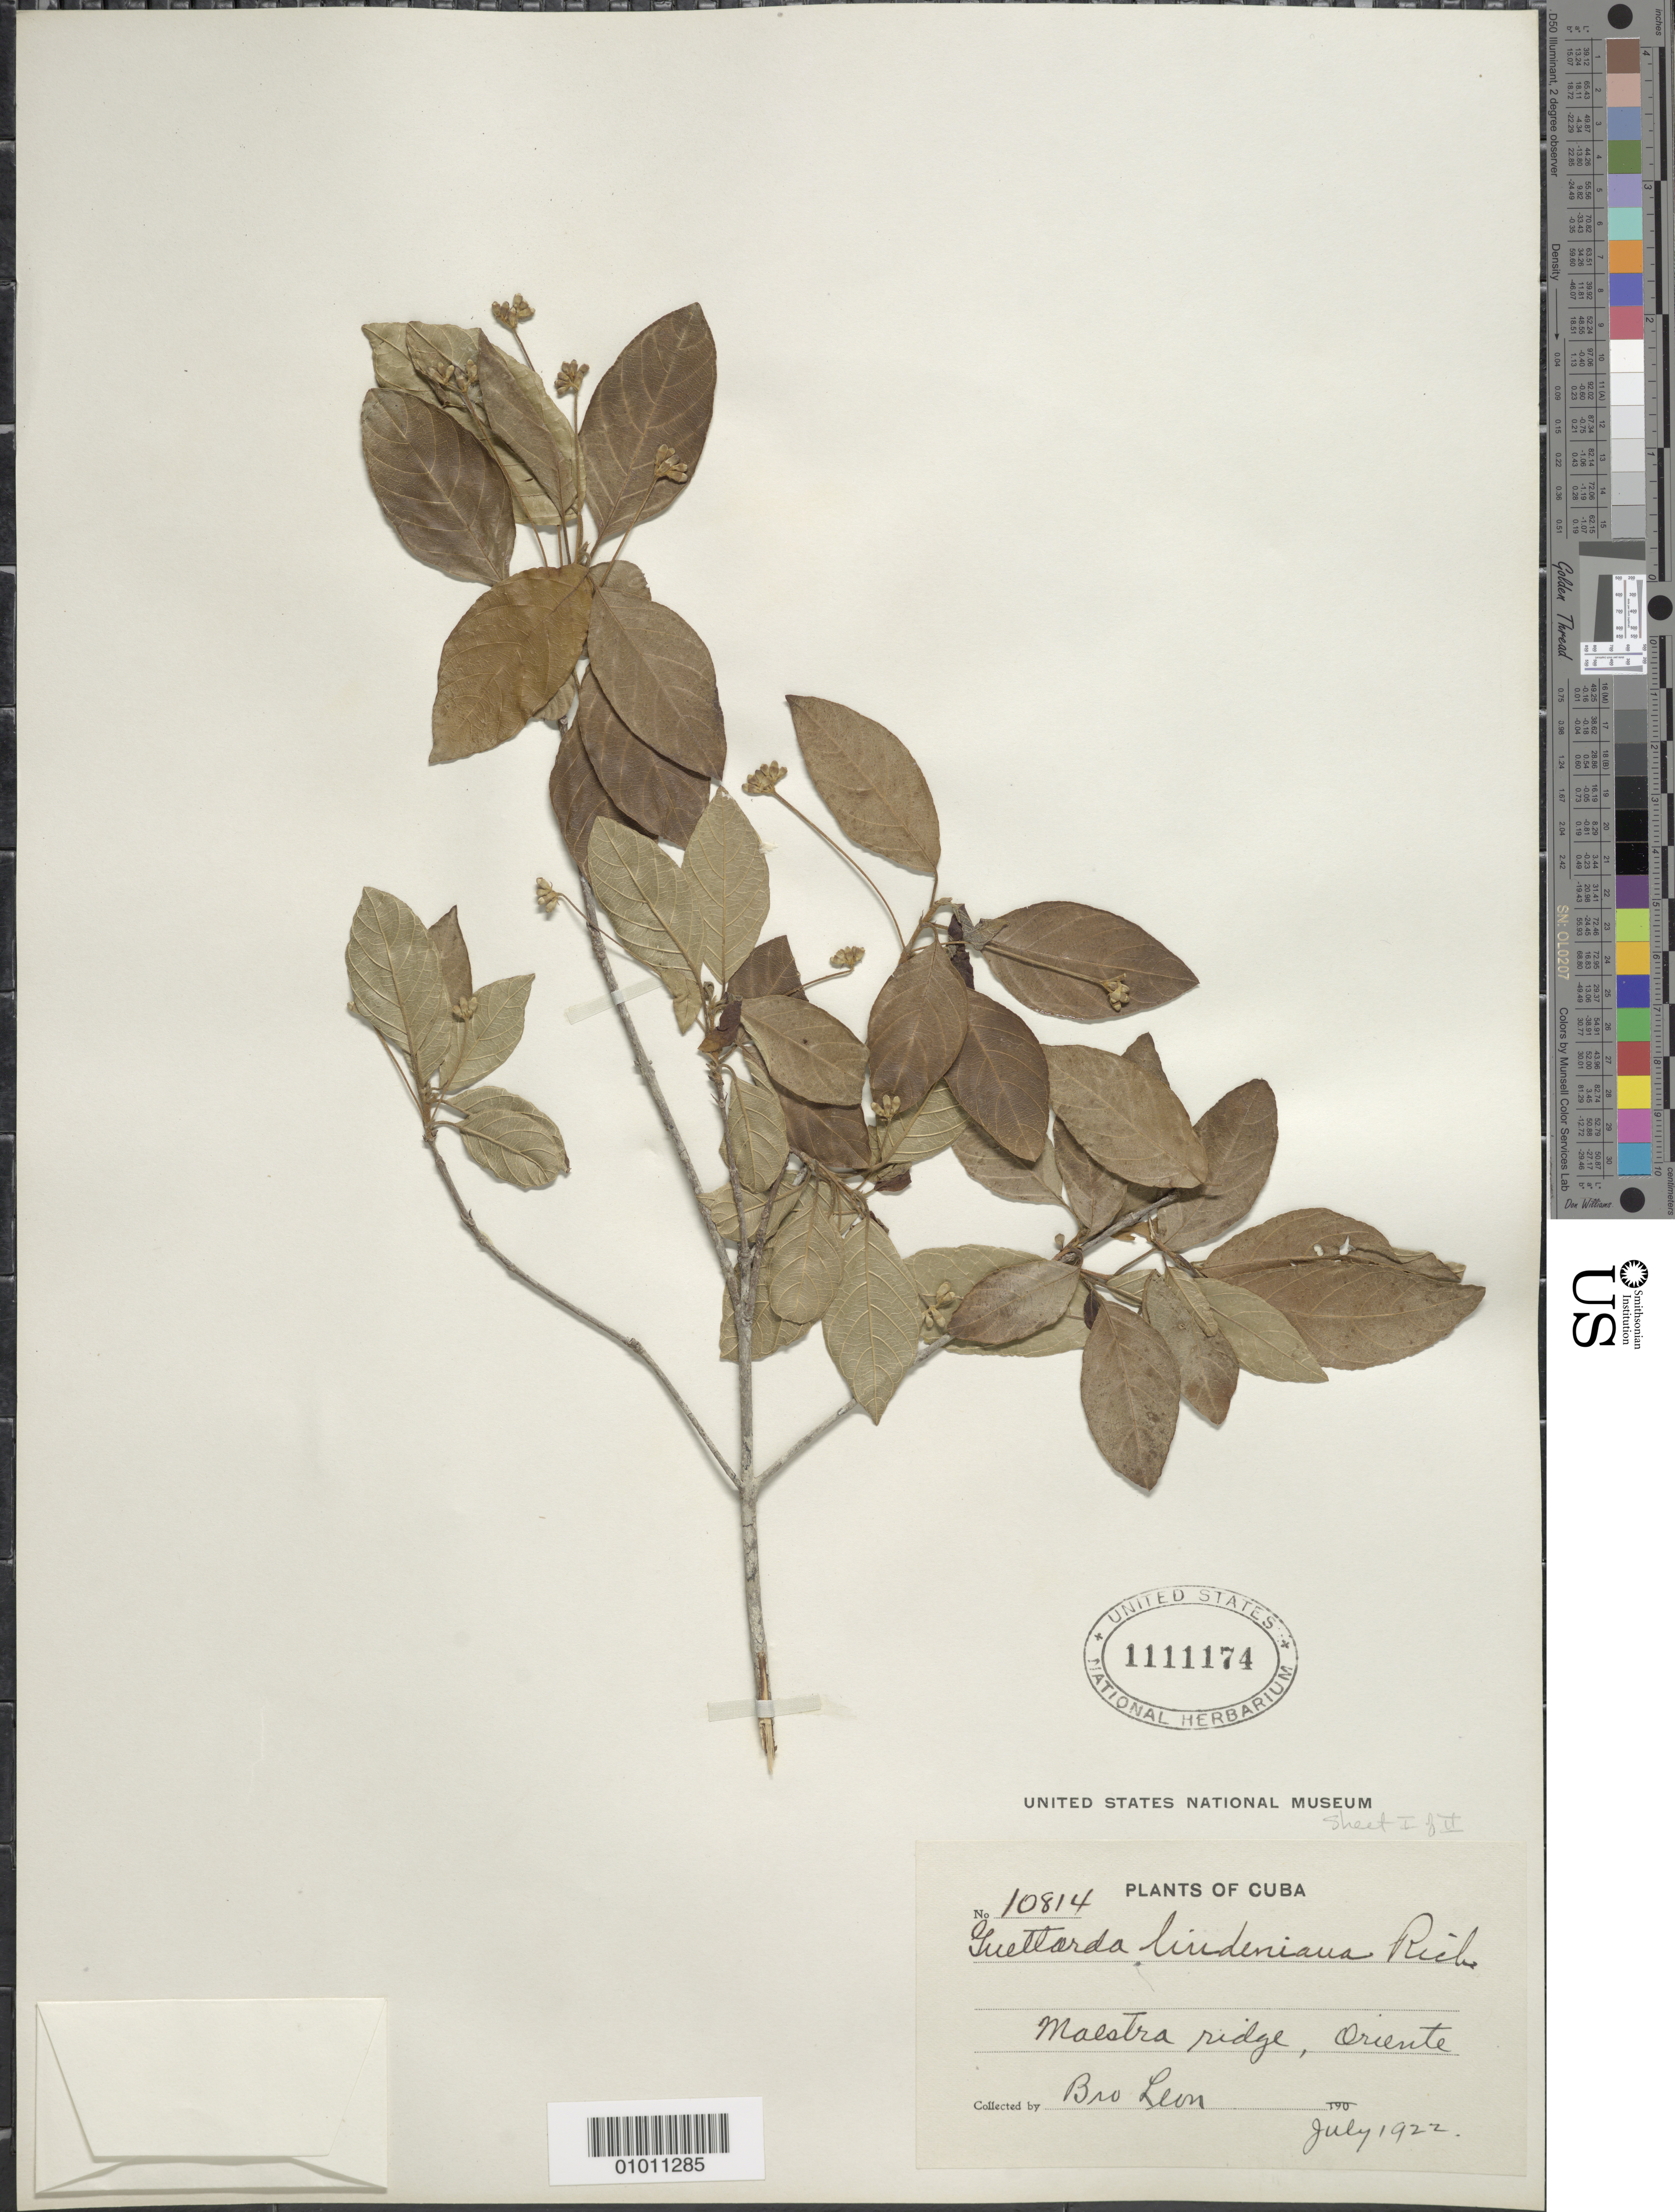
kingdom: Plantae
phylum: Tracheophyta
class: Magnoliopsida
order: Gentianales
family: Rubiaceae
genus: Guettarda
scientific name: Guettarda lindeniana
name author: A. Rich.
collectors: Bro. León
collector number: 10814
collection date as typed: Jul 1922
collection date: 1922-07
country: Cuba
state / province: Oriente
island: Cuba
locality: Sierra Maestra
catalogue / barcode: US 1111174